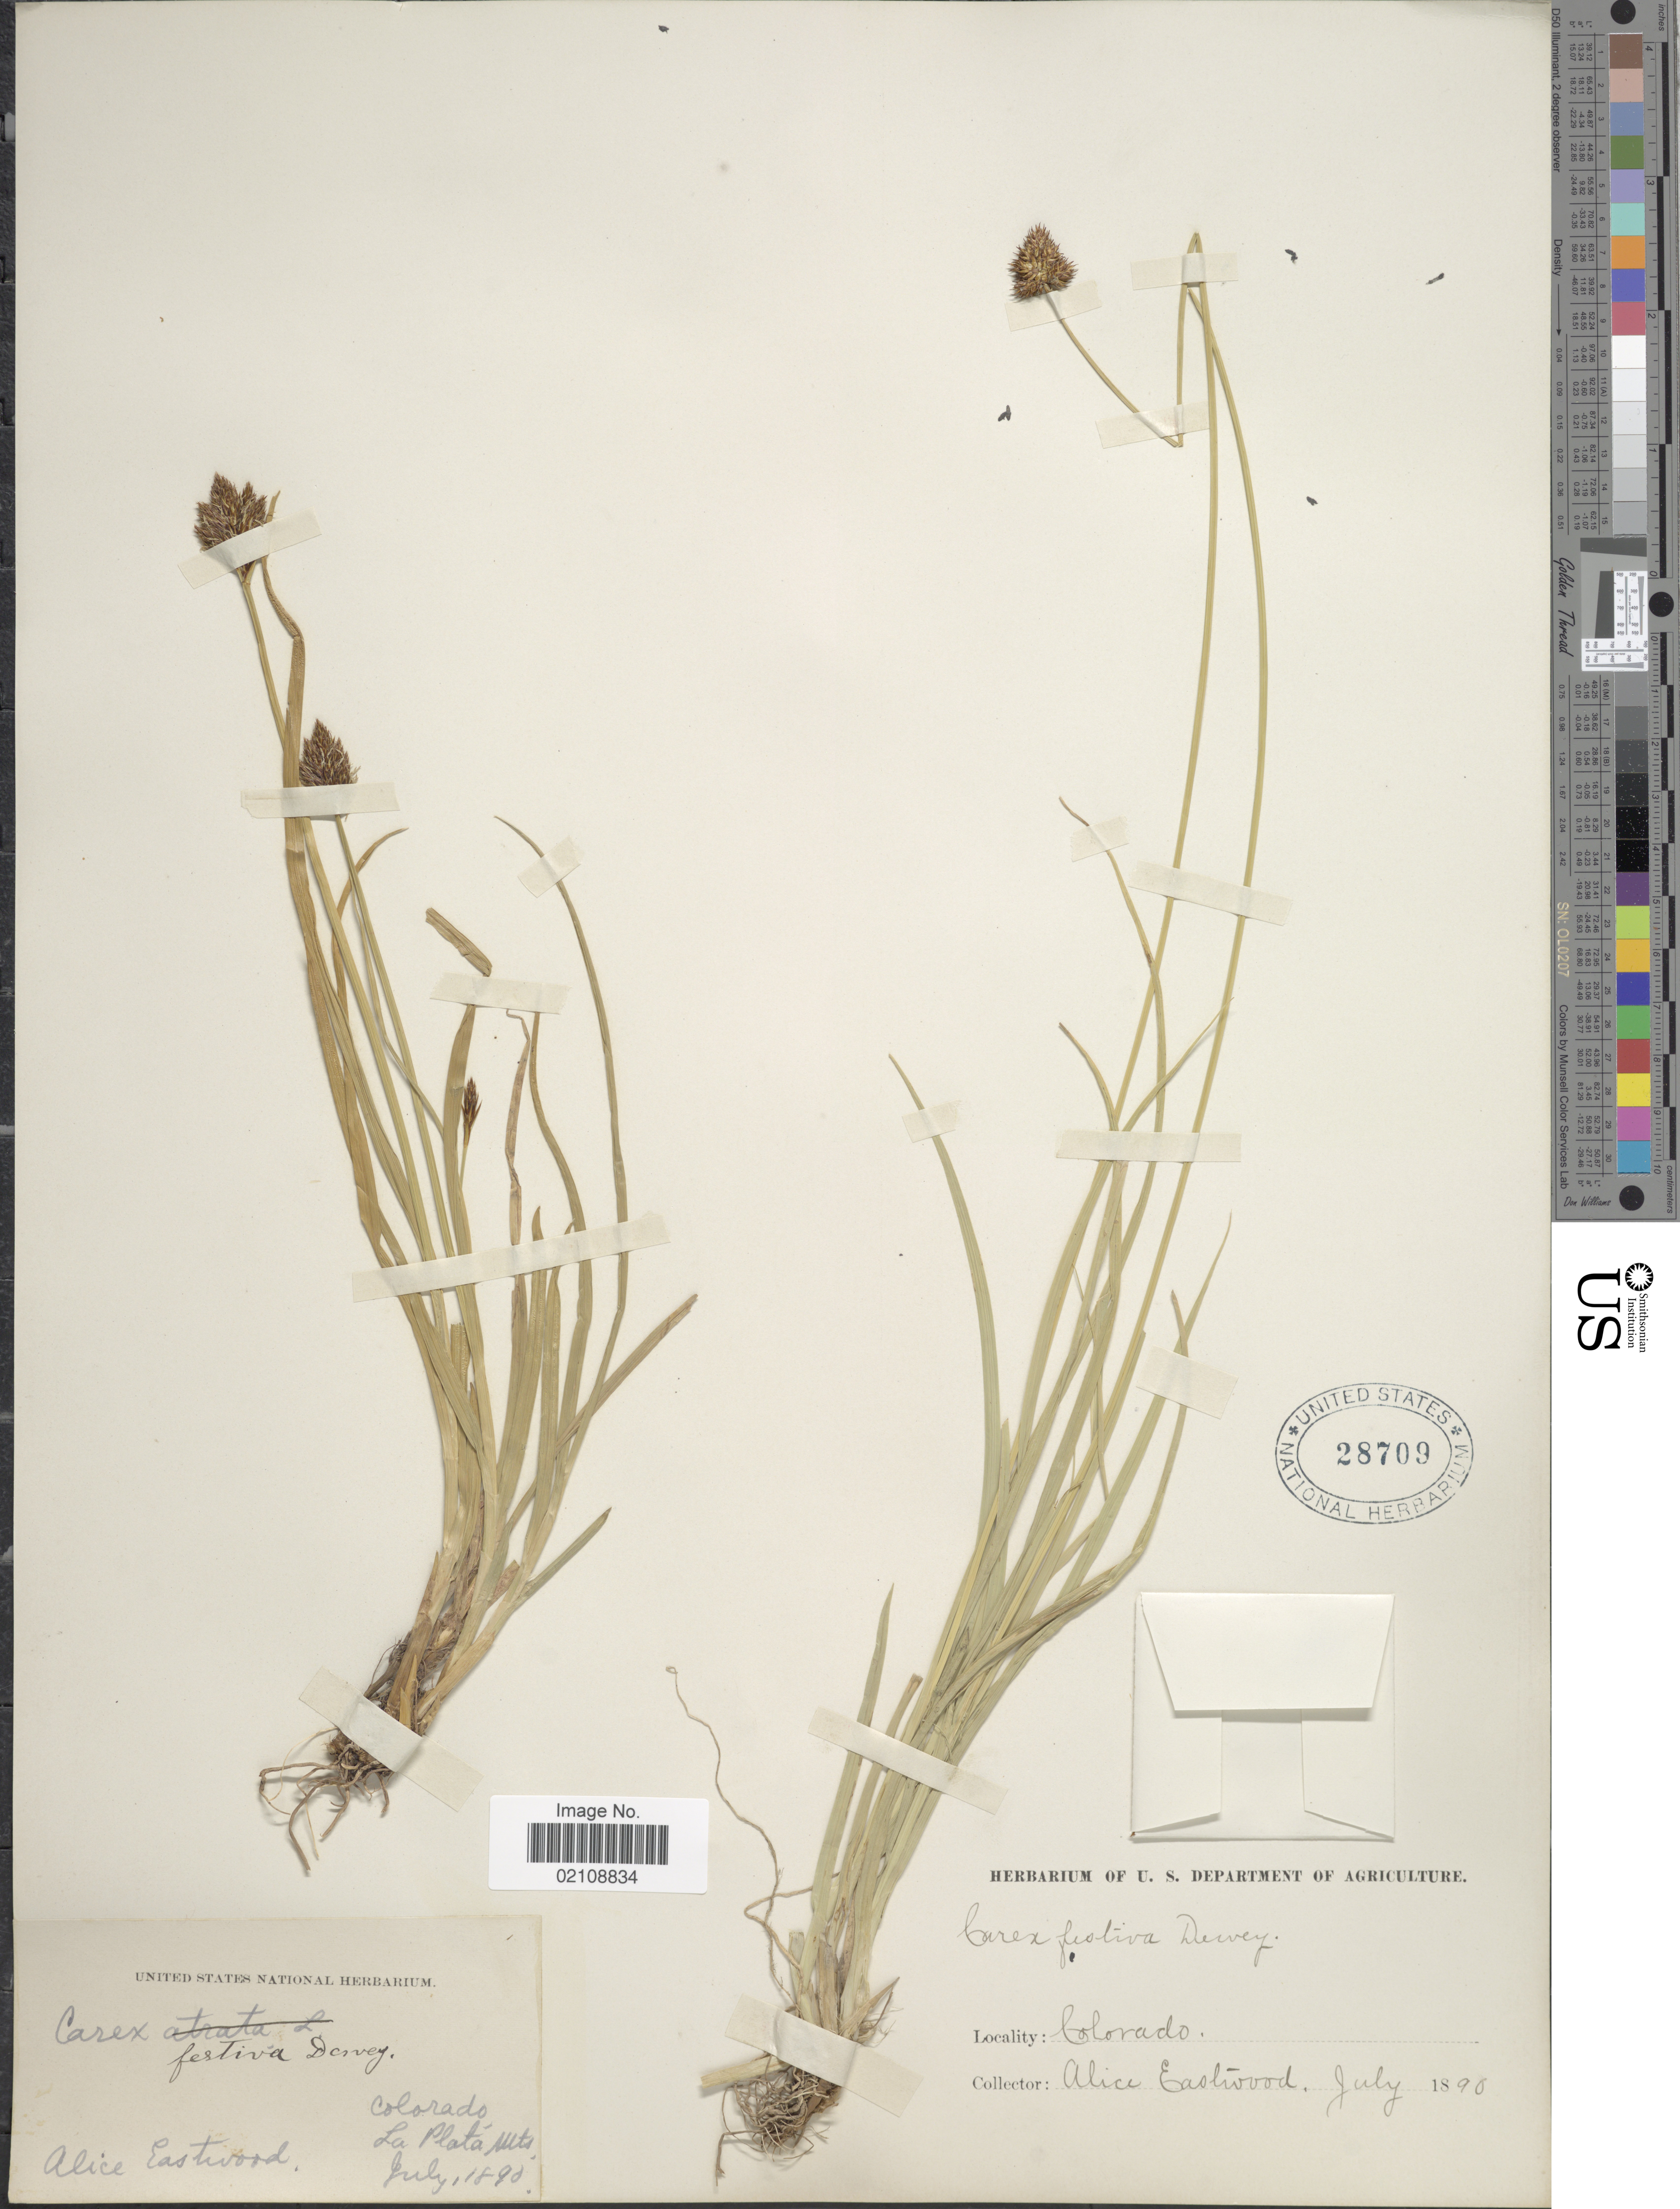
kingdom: Plantae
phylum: Tracheophyta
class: Liliopsida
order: Poales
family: Cyperaceae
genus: Carex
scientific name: Carex microptera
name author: Mack.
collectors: A. Eastwood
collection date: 1890-07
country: United States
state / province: Colorado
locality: La Plata Mts.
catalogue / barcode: US 28709